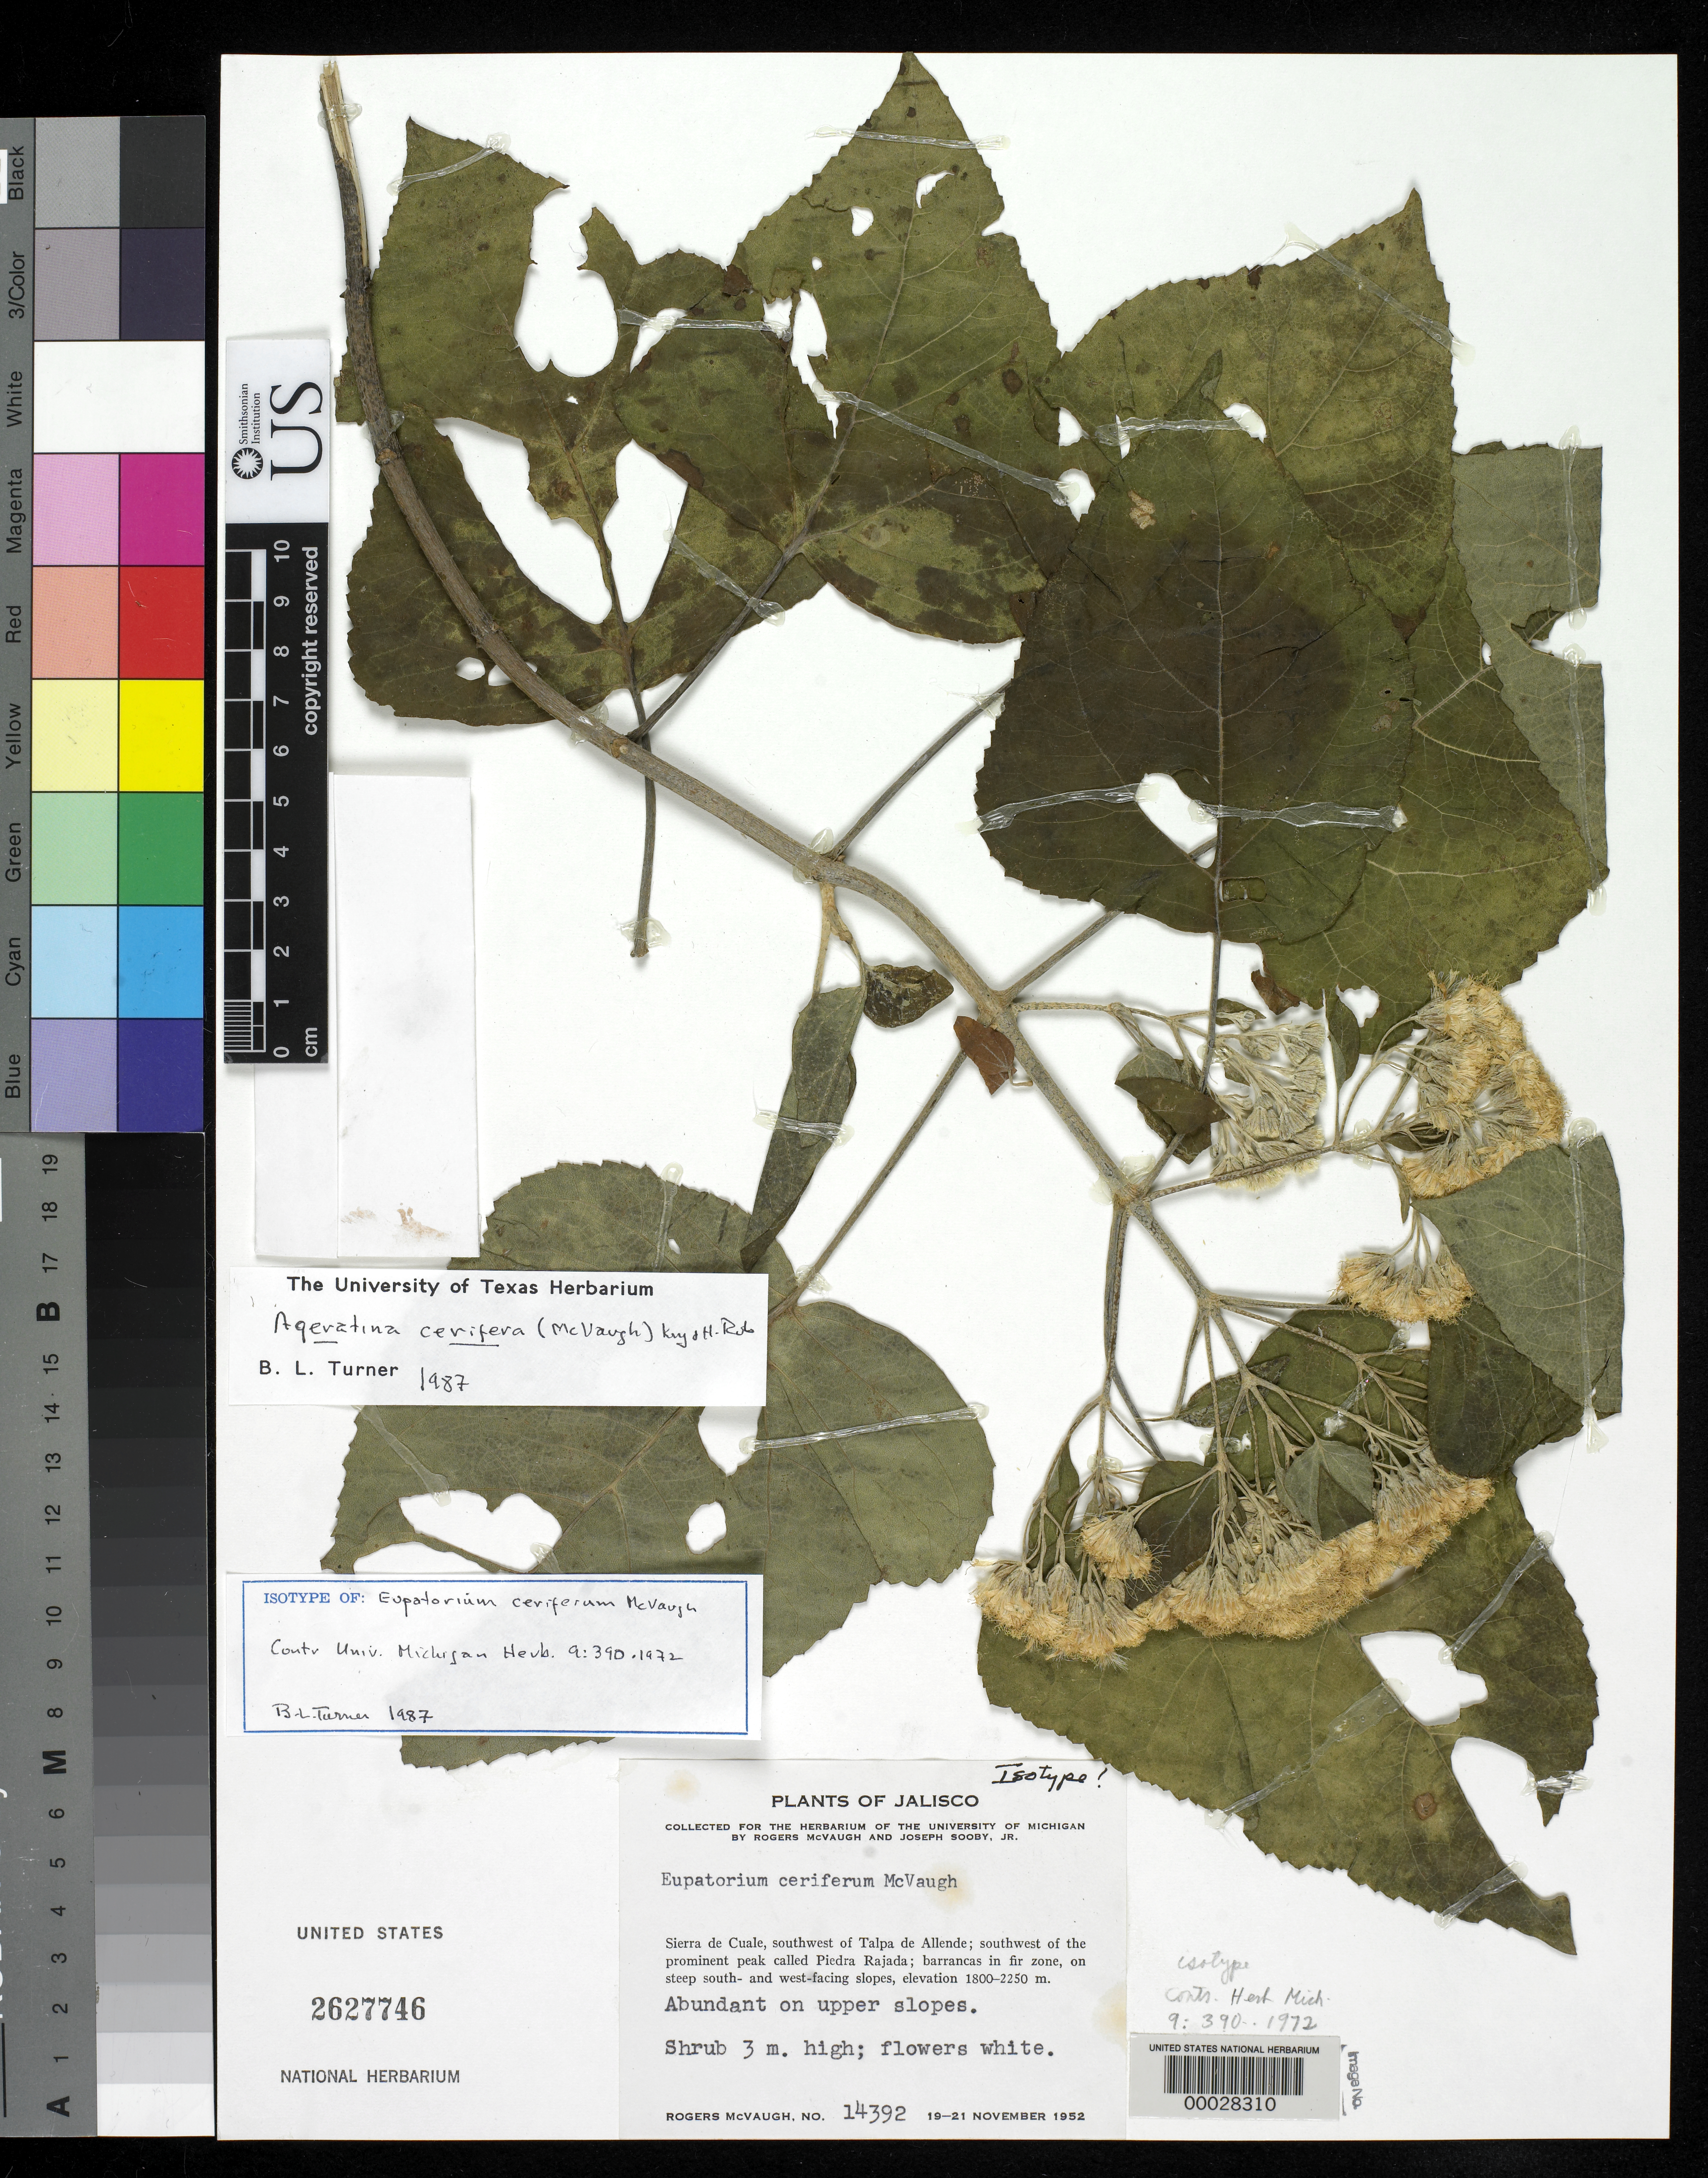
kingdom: Plantae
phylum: Tracheophyta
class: Magnoliopsida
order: Asterales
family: Asteraceae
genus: Eupatorium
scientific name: Eupatorium ceriferum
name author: McVaugh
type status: Isotype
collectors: R. McVaugh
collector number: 14392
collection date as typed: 19 Nov 1952 to 21 Nov 1952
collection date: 1952-11-19/1952-11-21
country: Mexico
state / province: Jalisco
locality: SW of Talpa de Allende.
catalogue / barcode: US 2627746